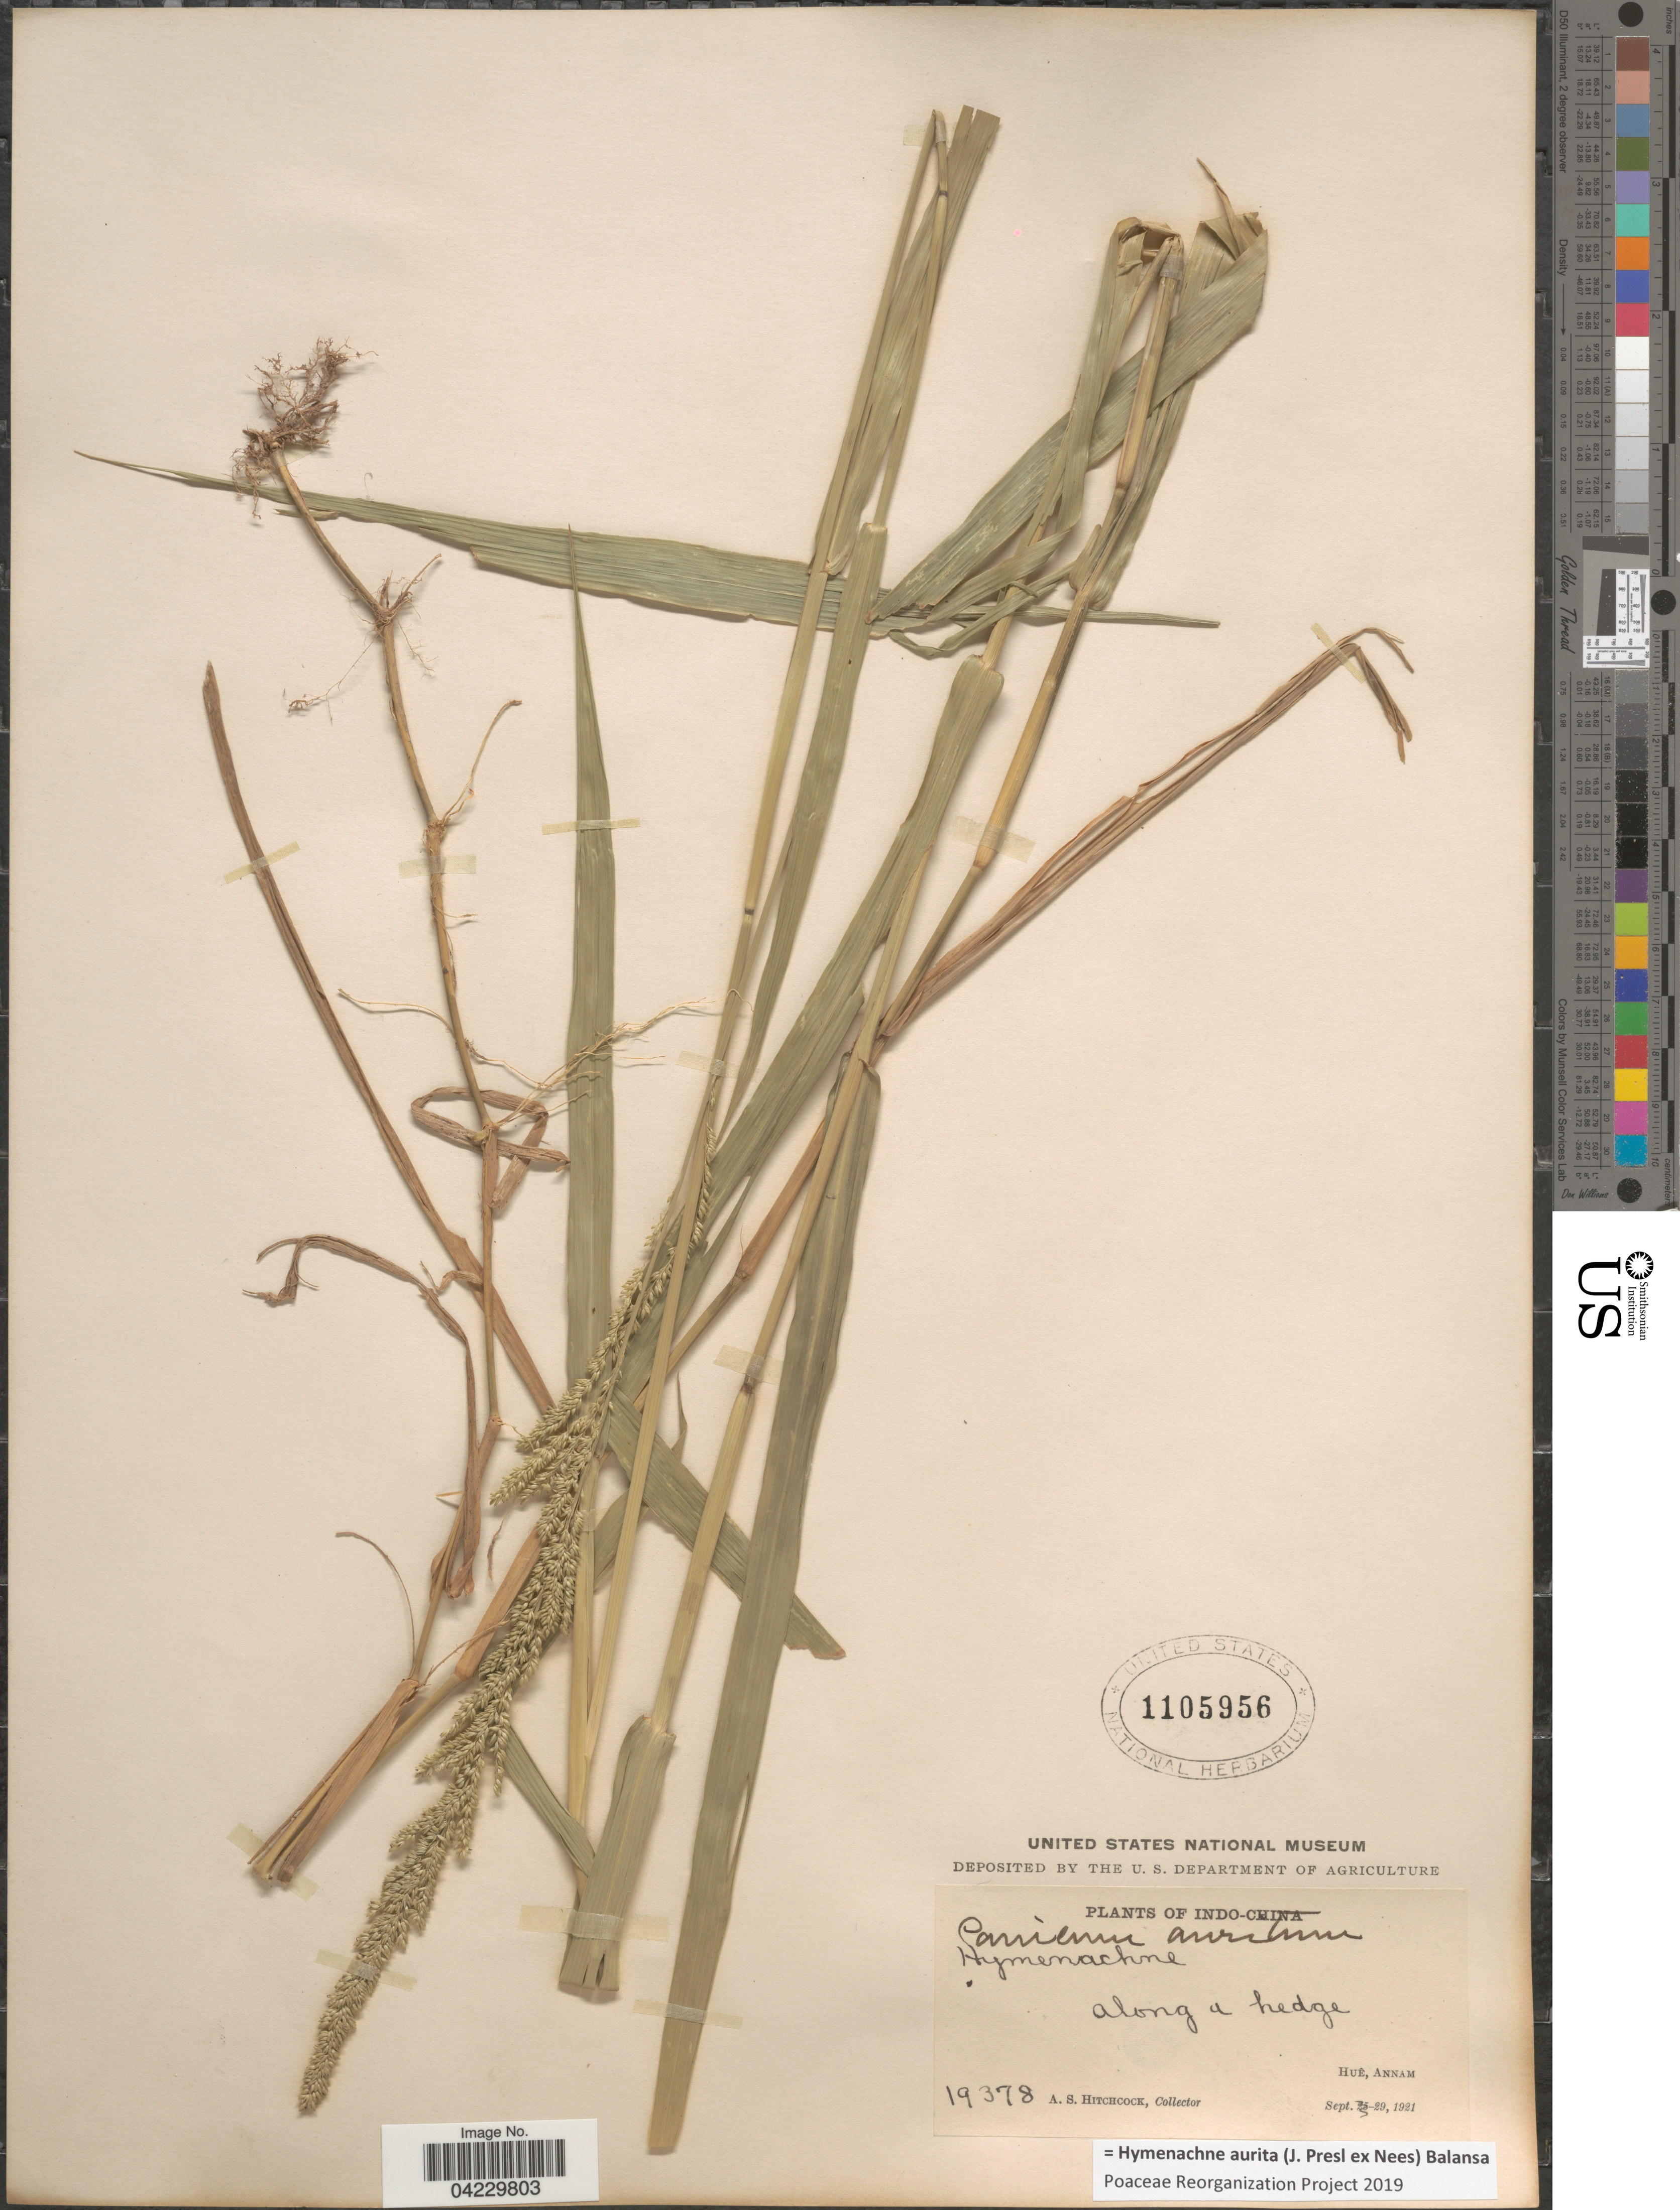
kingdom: Plantae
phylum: Tracheophyta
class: Liliopsida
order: Poales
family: Poaceae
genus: Hymenachne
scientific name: Hymenachne aurita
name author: (J. Presl ex Nees) Balansa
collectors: A. S. Hitchcock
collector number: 19378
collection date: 1921-09-29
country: Vietnam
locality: Indo-China. Along a hedge. Hué, Annam.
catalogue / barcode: US 1105956